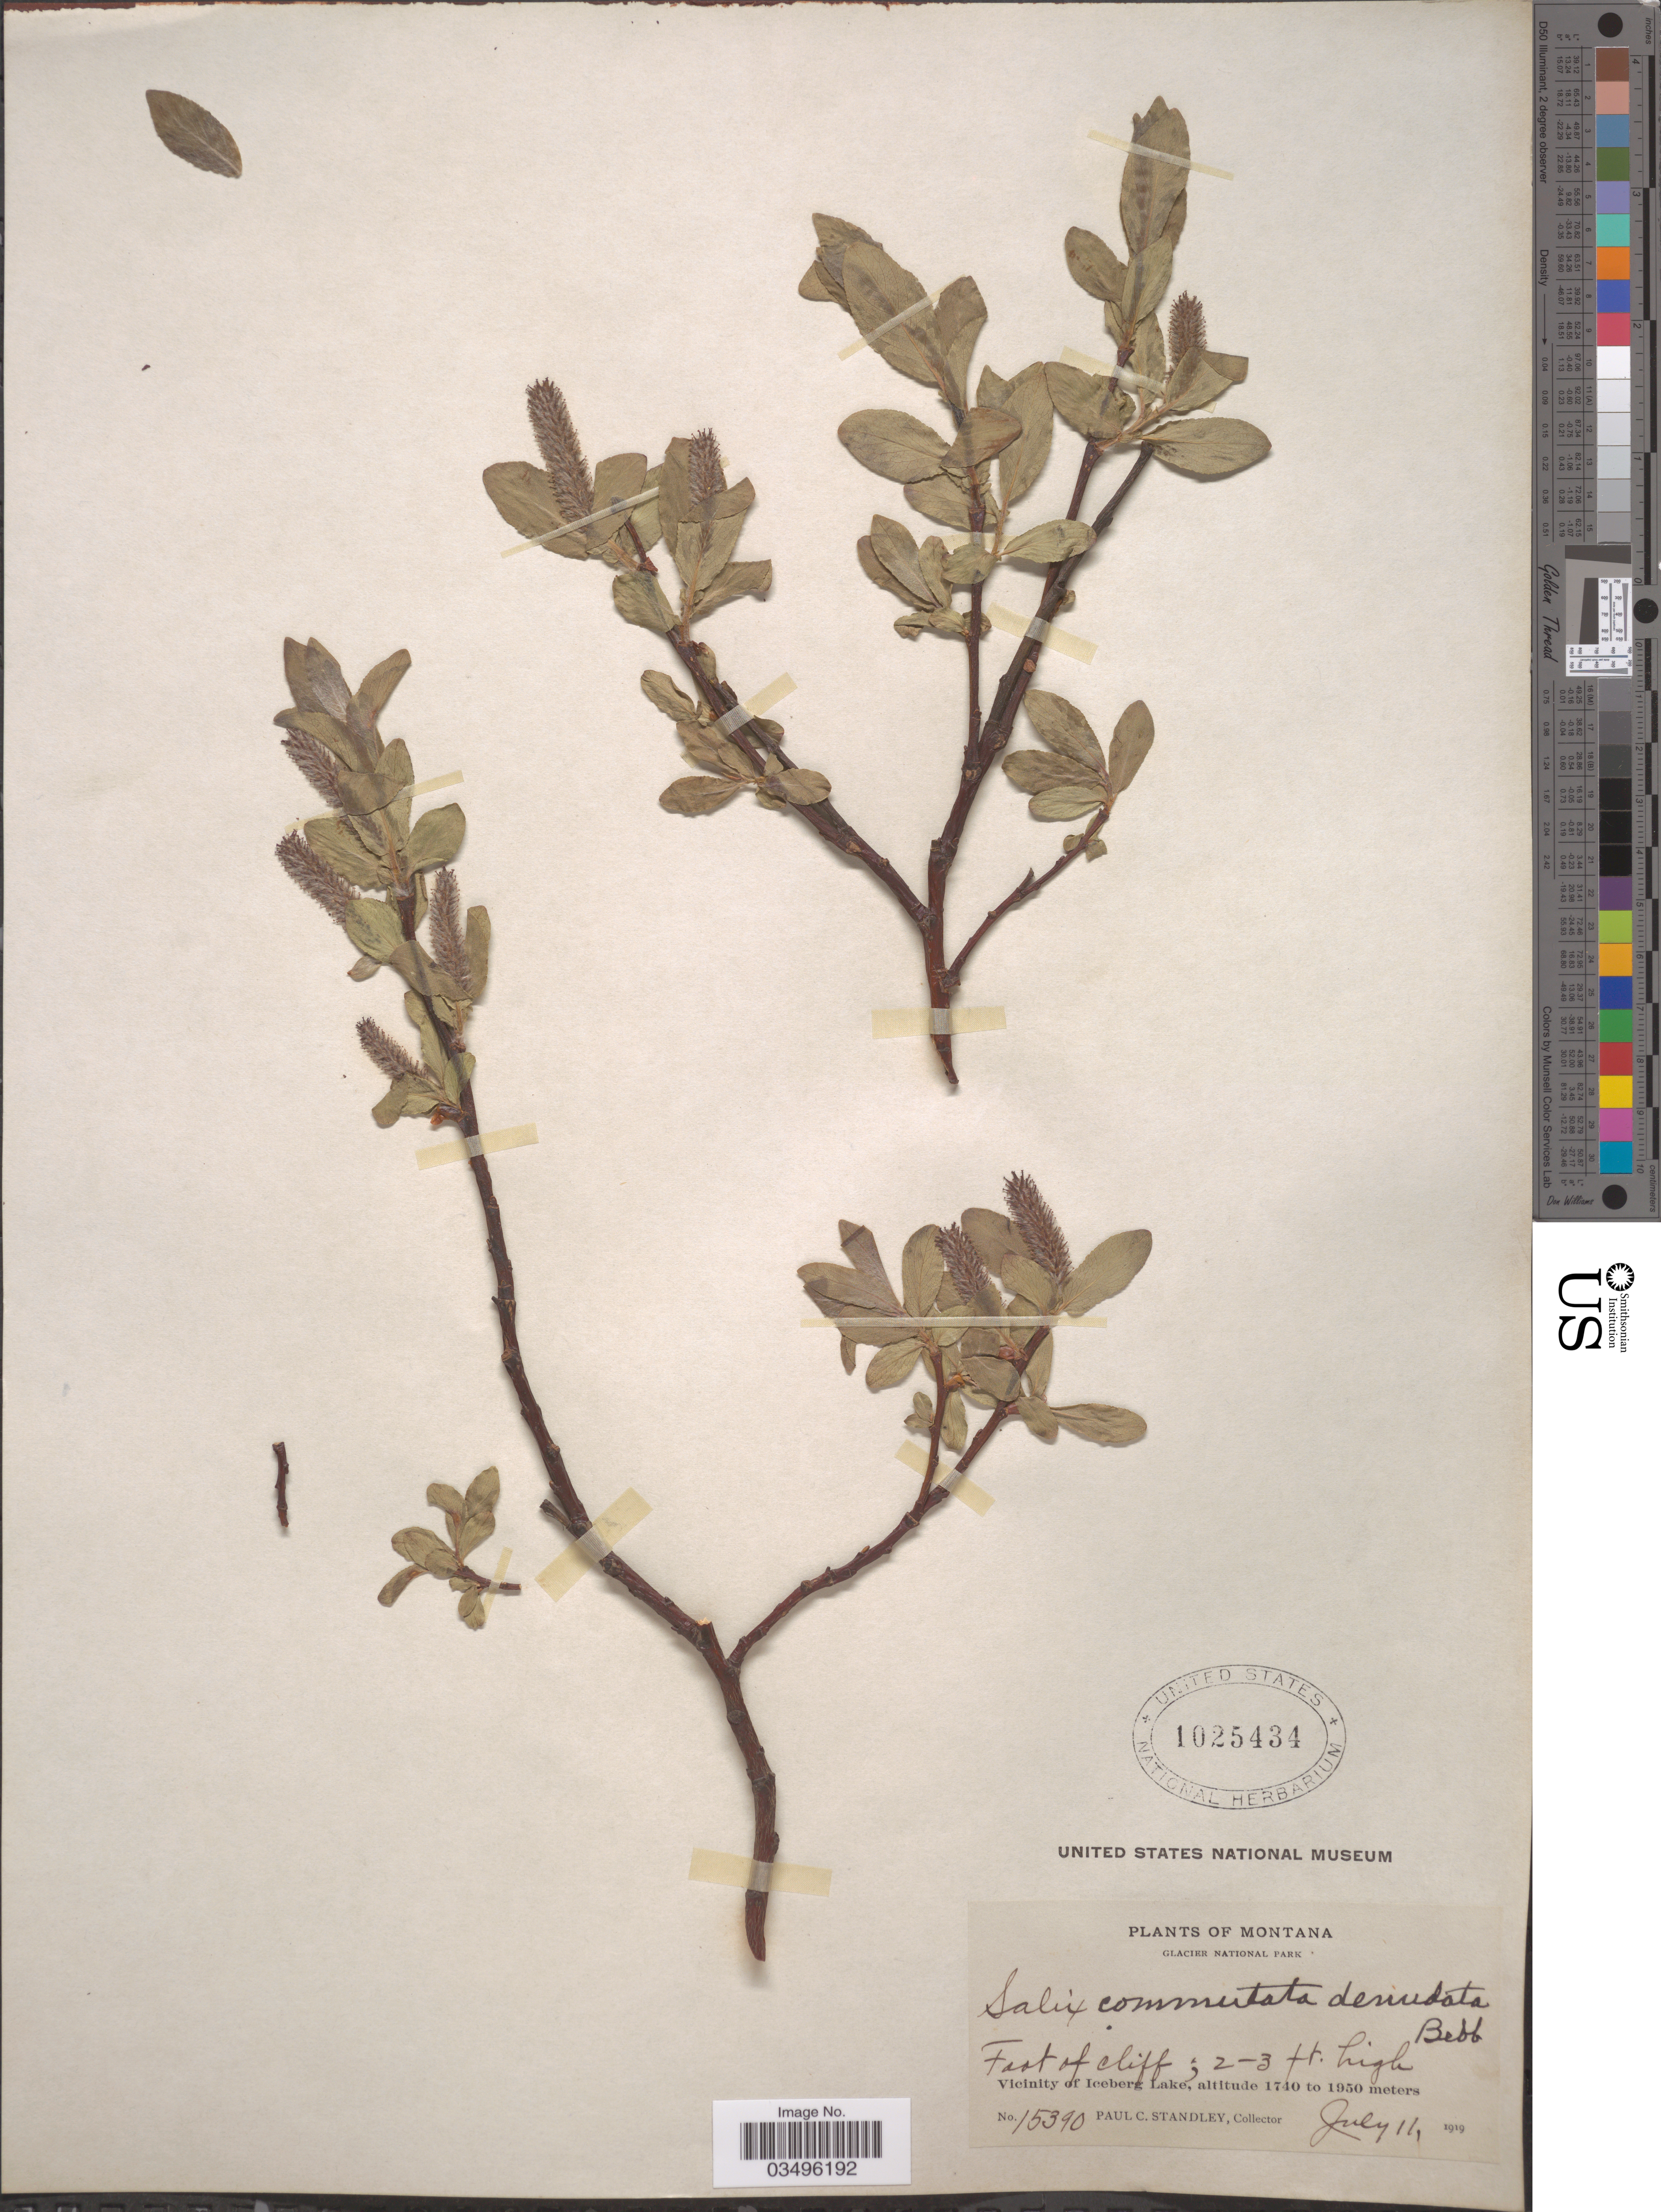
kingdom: Plantae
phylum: Tracheophyta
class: Magnoliopsida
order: Malpighiales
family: Salicaceae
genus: Salix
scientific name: Salix commutata var. denudata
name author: Bebb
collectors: P. C. Standley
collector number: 15390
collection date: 1919-07-11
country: United States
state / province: Montana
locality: Glacier National Park. Vicinity of Iceberg Lake.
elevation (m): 1740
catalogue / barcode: US 1025434